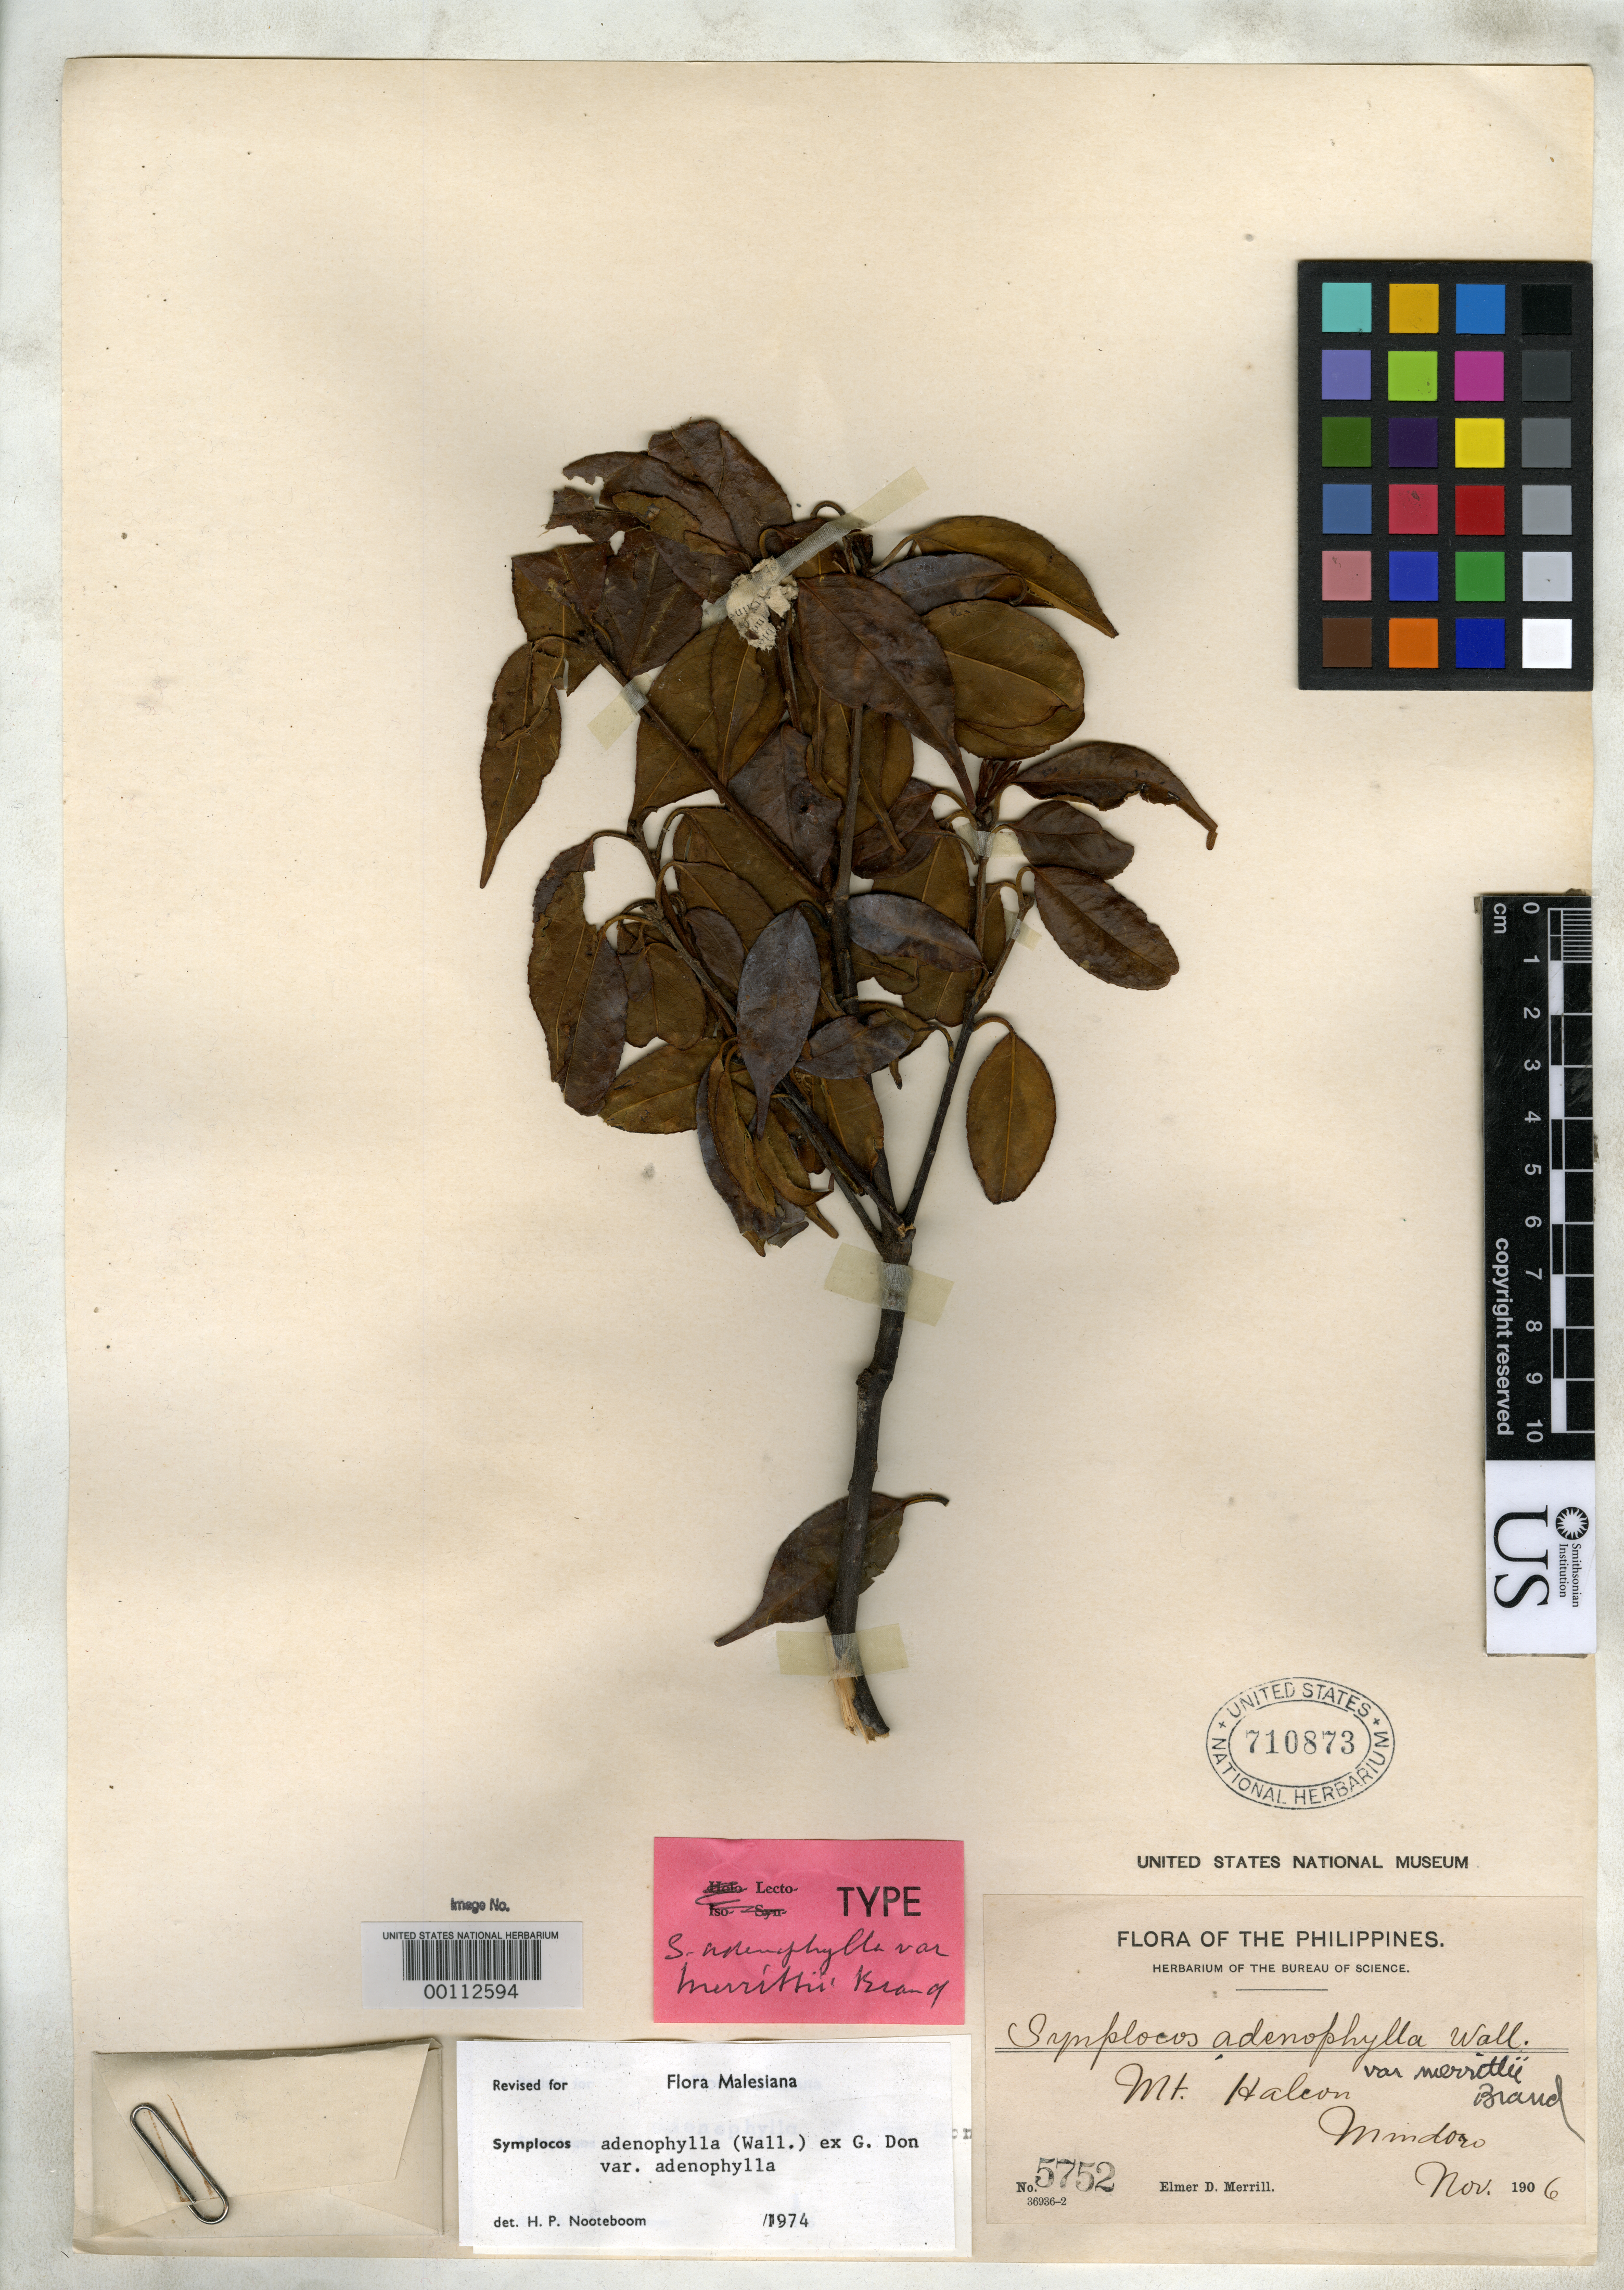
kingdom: Plantae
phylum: Tracheophyta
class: Magnoliopsida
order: Ericales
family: Symplocaceae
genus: Symplocos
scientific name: Symplocos adenophylla var. merrittii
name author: Brand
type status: Lectotype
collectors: E. D. Merrill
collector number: Bur. Sci. 5752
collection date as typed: Nov 1906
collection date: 1906-11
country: Philippines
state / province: Mimaropa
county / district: Mindoro Oriental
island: Mindoro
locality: Mt. Halcon, Mindoro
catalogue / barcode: US 710873